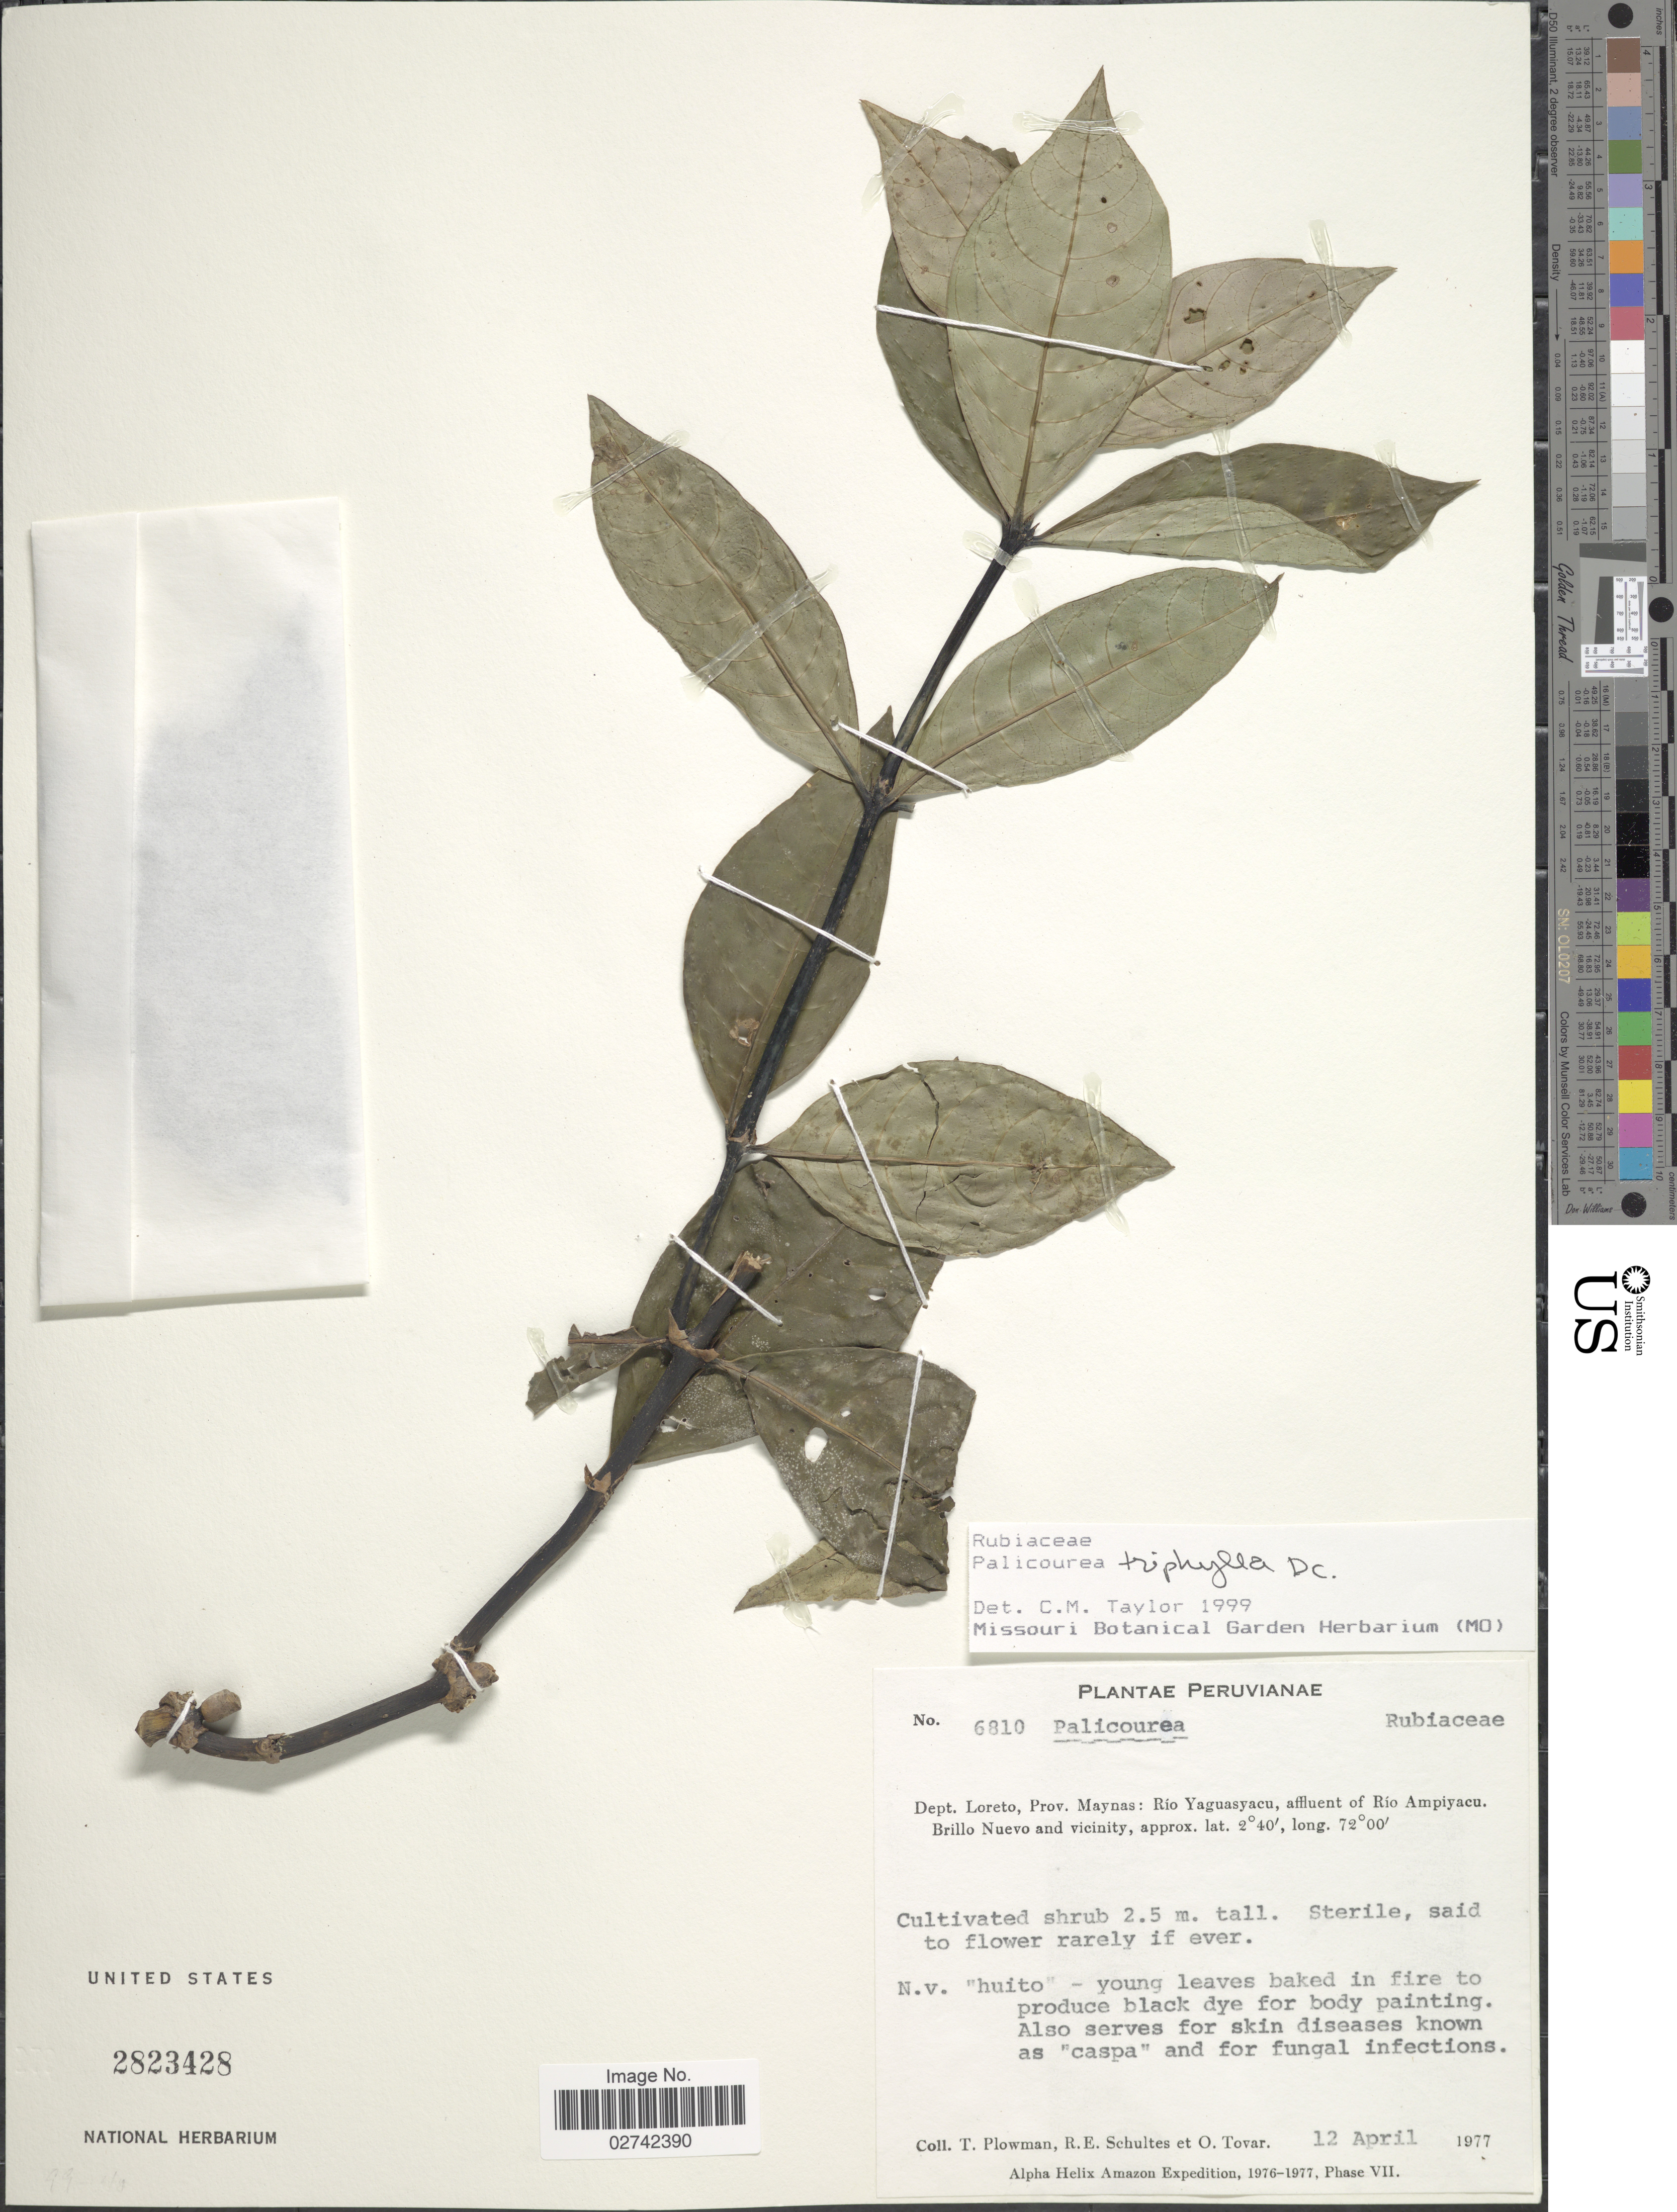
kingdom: Plantae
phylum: Tracheophyta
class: Magnoliopsida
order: Gentianales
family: Rubiaceae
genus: Palicourea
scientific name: Palicourea triphylla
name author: DC.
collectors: T. Plowman, R. E. Schultes & Ó. Tovar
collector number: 6810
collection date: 1977-04-12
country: Peru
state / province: Loreto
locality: Peruvianae, Prov. Maynas: Rio Yaguasyacu, afluent of Rio Ampiyacu, Brillo Nuevo and vicinity, cultivated shrub.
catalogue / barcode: US 2823428